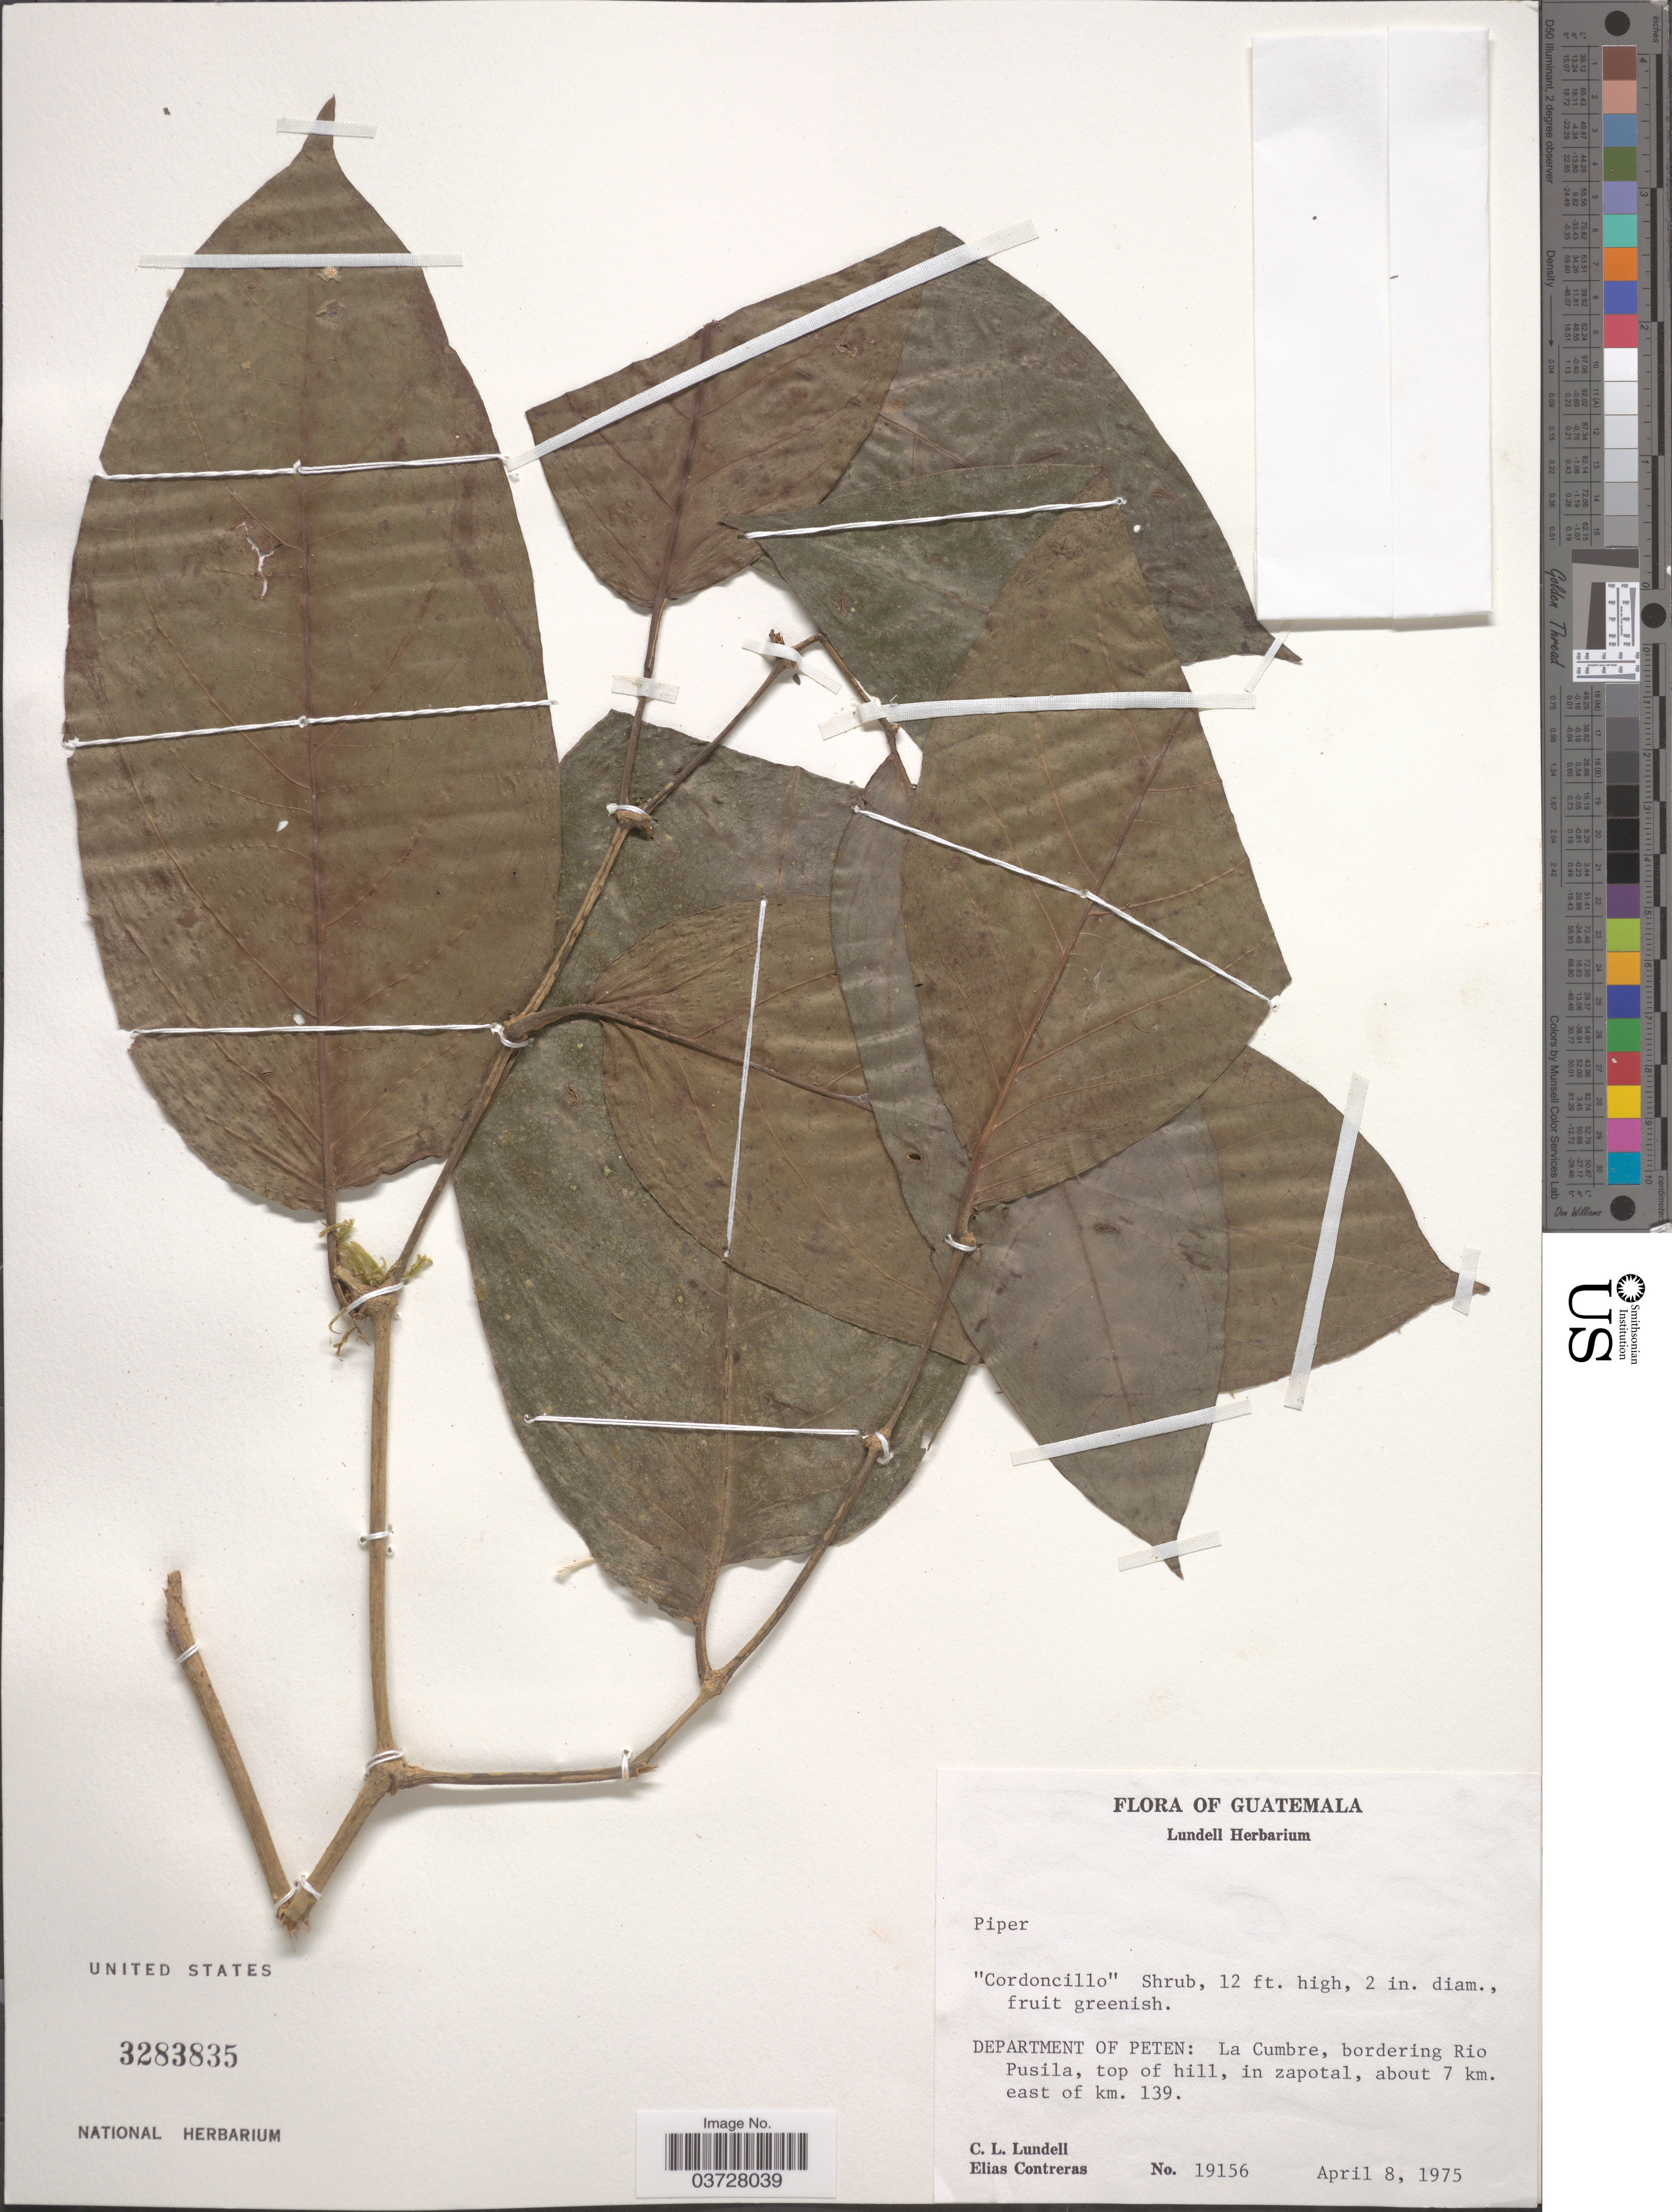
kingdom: Plantae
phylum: Tracheophyta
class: Magnoliopsida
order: Piperales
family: Piperaceae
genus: Piper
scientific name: Piper sp.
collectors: C. L. Lundell & E. Contreras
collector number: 19156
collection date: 1975-04-08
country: Guatemala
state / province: El Peten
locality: Department of Peten: La Cumbre, bordering Rio Pusila, top of hill, about 7 km. east of km. 139.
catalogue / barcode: US 3283835